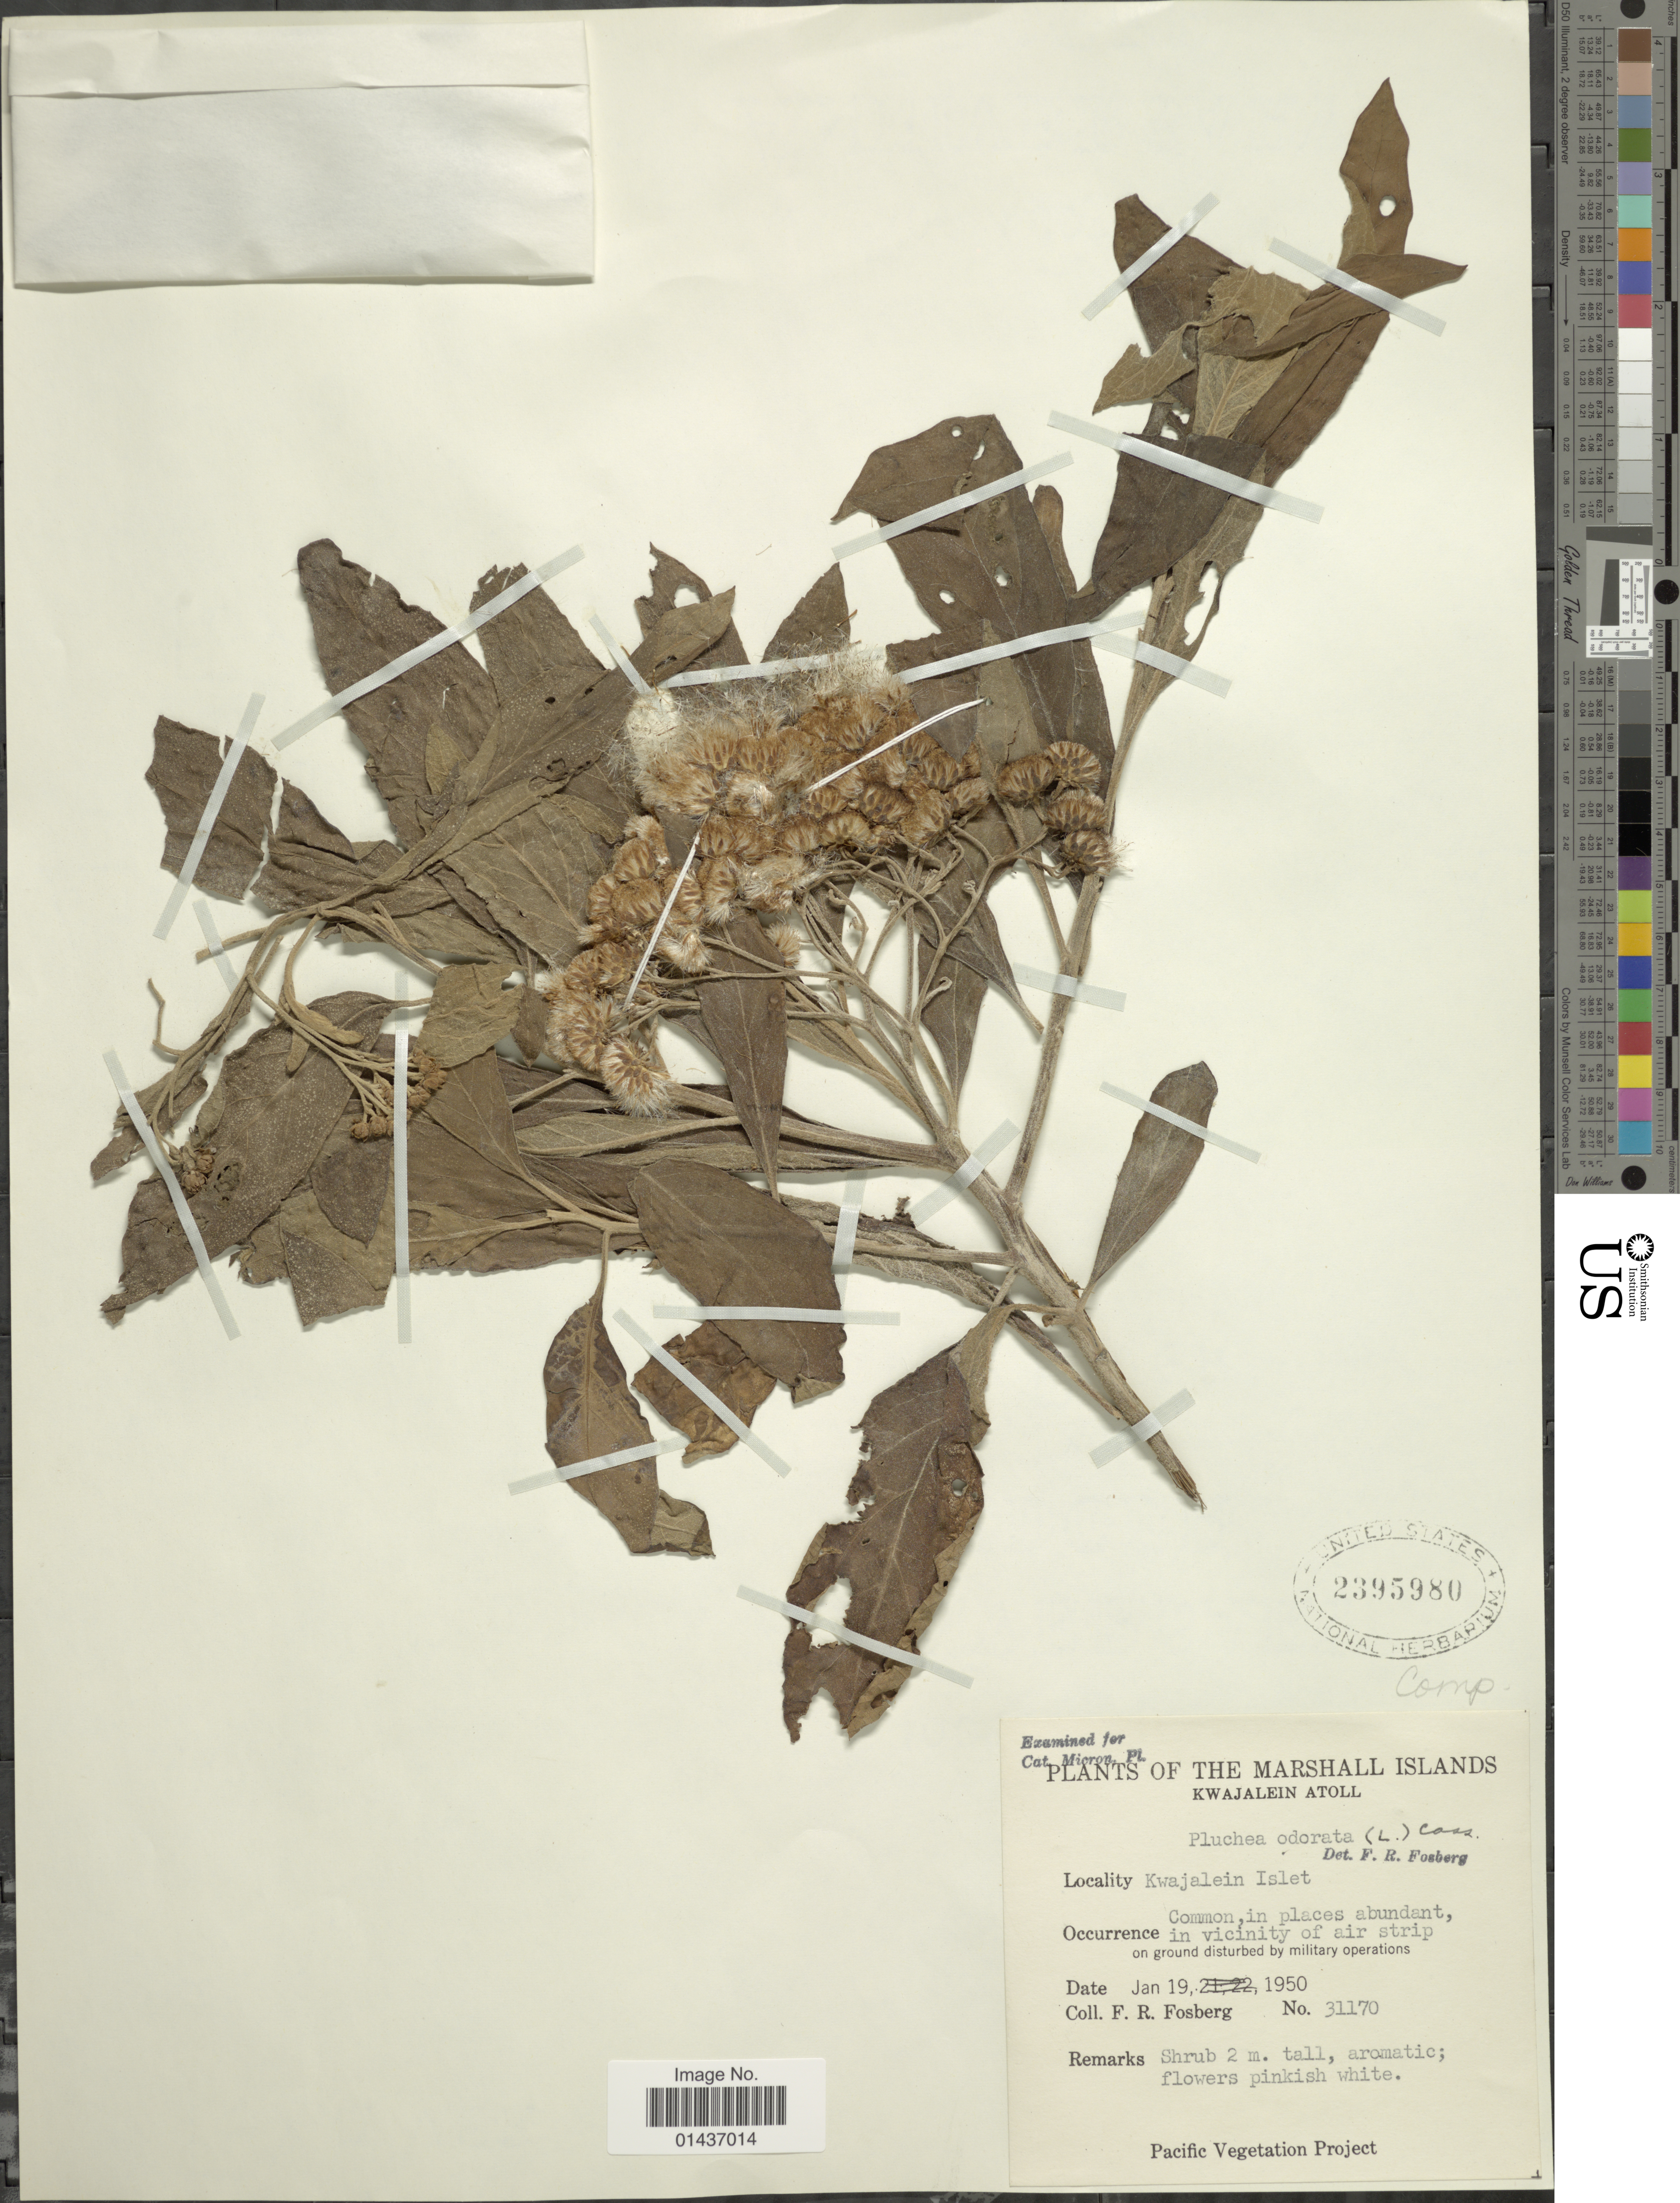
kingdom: Plantae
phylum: Tracheophyta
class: Magnoliopsida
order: Asterales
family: Asteraceae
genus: Pluchea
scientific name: Pluchea carolinensis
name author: (Jacq.) D. Don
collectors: F. R. Fosberg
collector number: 31170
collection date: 1950-01-19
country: Marshall Islands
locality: The Marshall Islands, Kwajalein Atoll, Kwajalein Islet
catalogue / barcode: US 2395980